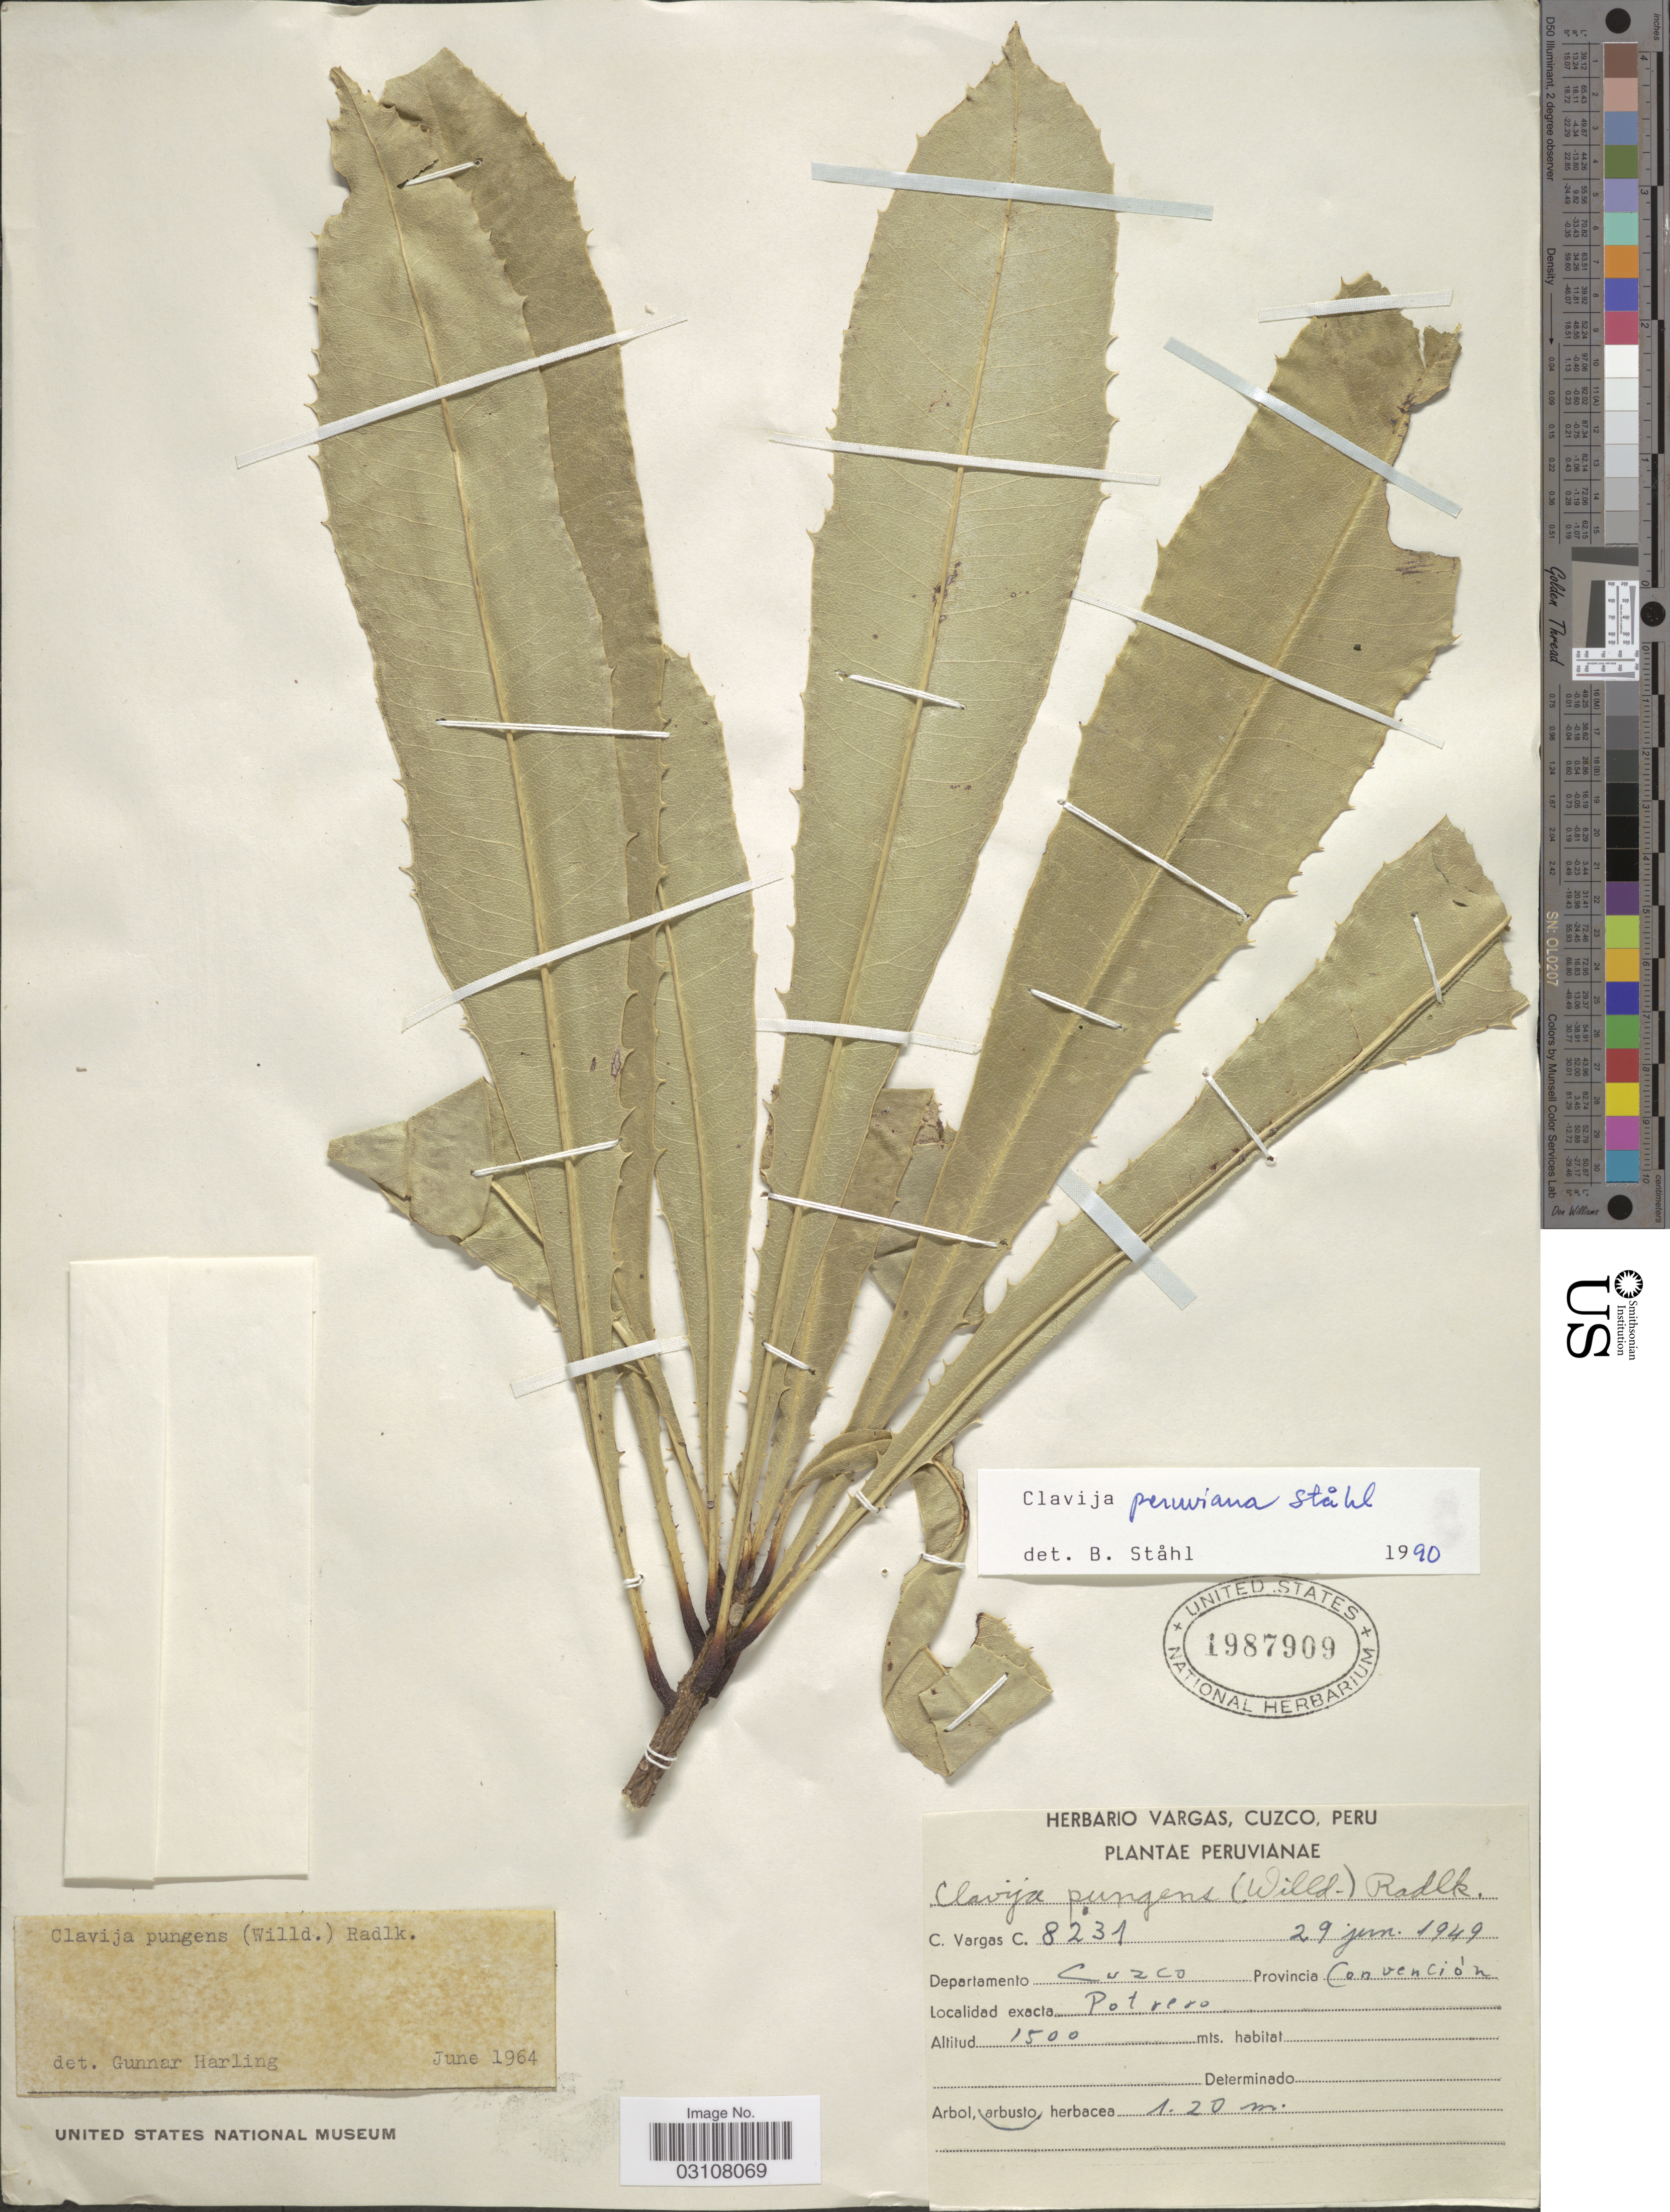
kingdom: Plantae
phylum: Tracheophyta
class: Magnoliopsida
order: Ericales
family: Primulaceae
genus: Clavija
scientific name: Clavija peruviana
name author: B. Ståhl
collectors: C. Vargas Calderón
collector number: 8231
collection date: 1949-06-29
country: Peru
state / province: Cusco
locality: Departamento Cuzco, Provincia Convención, Potrero.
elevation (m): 1500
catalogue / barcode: US 1987909